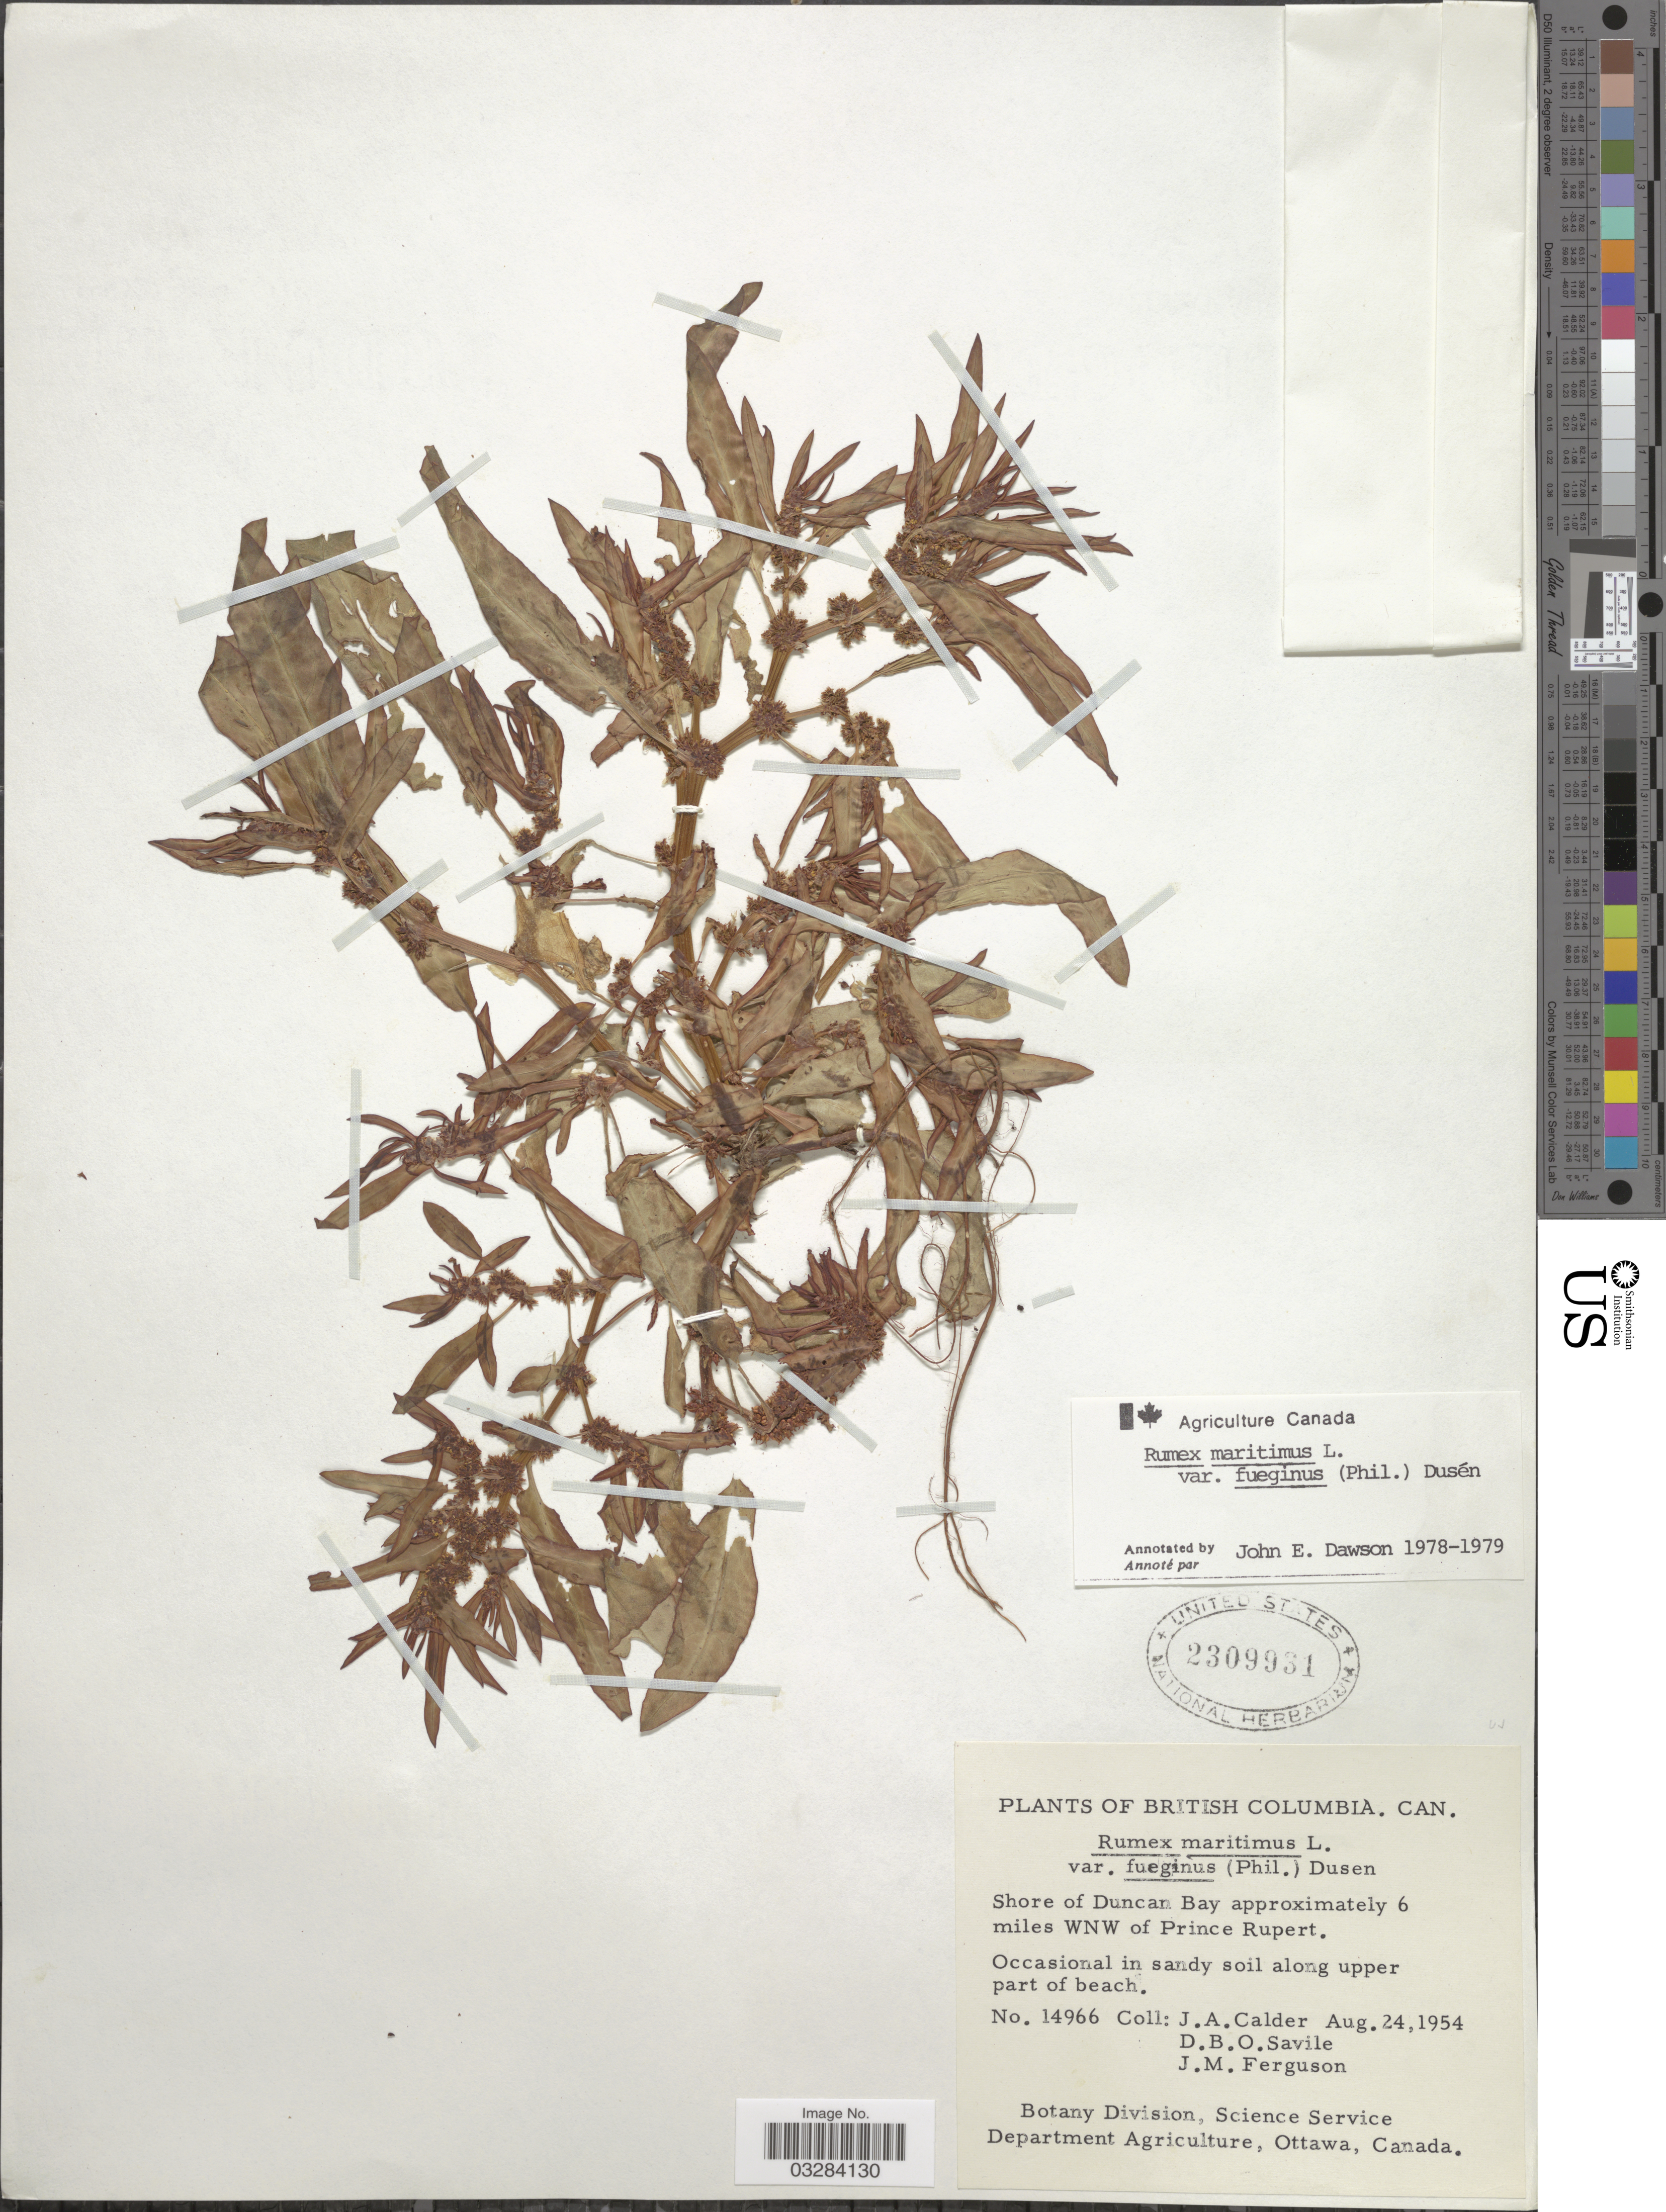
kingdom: Plantae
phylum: Tracheophyta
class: Magnoliopsida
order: Caryophyllales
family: Polygonaceae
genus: Rumex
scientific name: Rumex maritimus var. fueginus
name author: (Phil.) Dusén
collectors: J. A. Calder, D. Savile & J. M. Ferguson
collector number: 14966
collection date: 1954-08-24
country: Canada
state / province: British Columbia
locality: Shore of Duncan Bay approximately 6 miles WNW of Prince Rupert.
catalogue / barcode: US 2309931